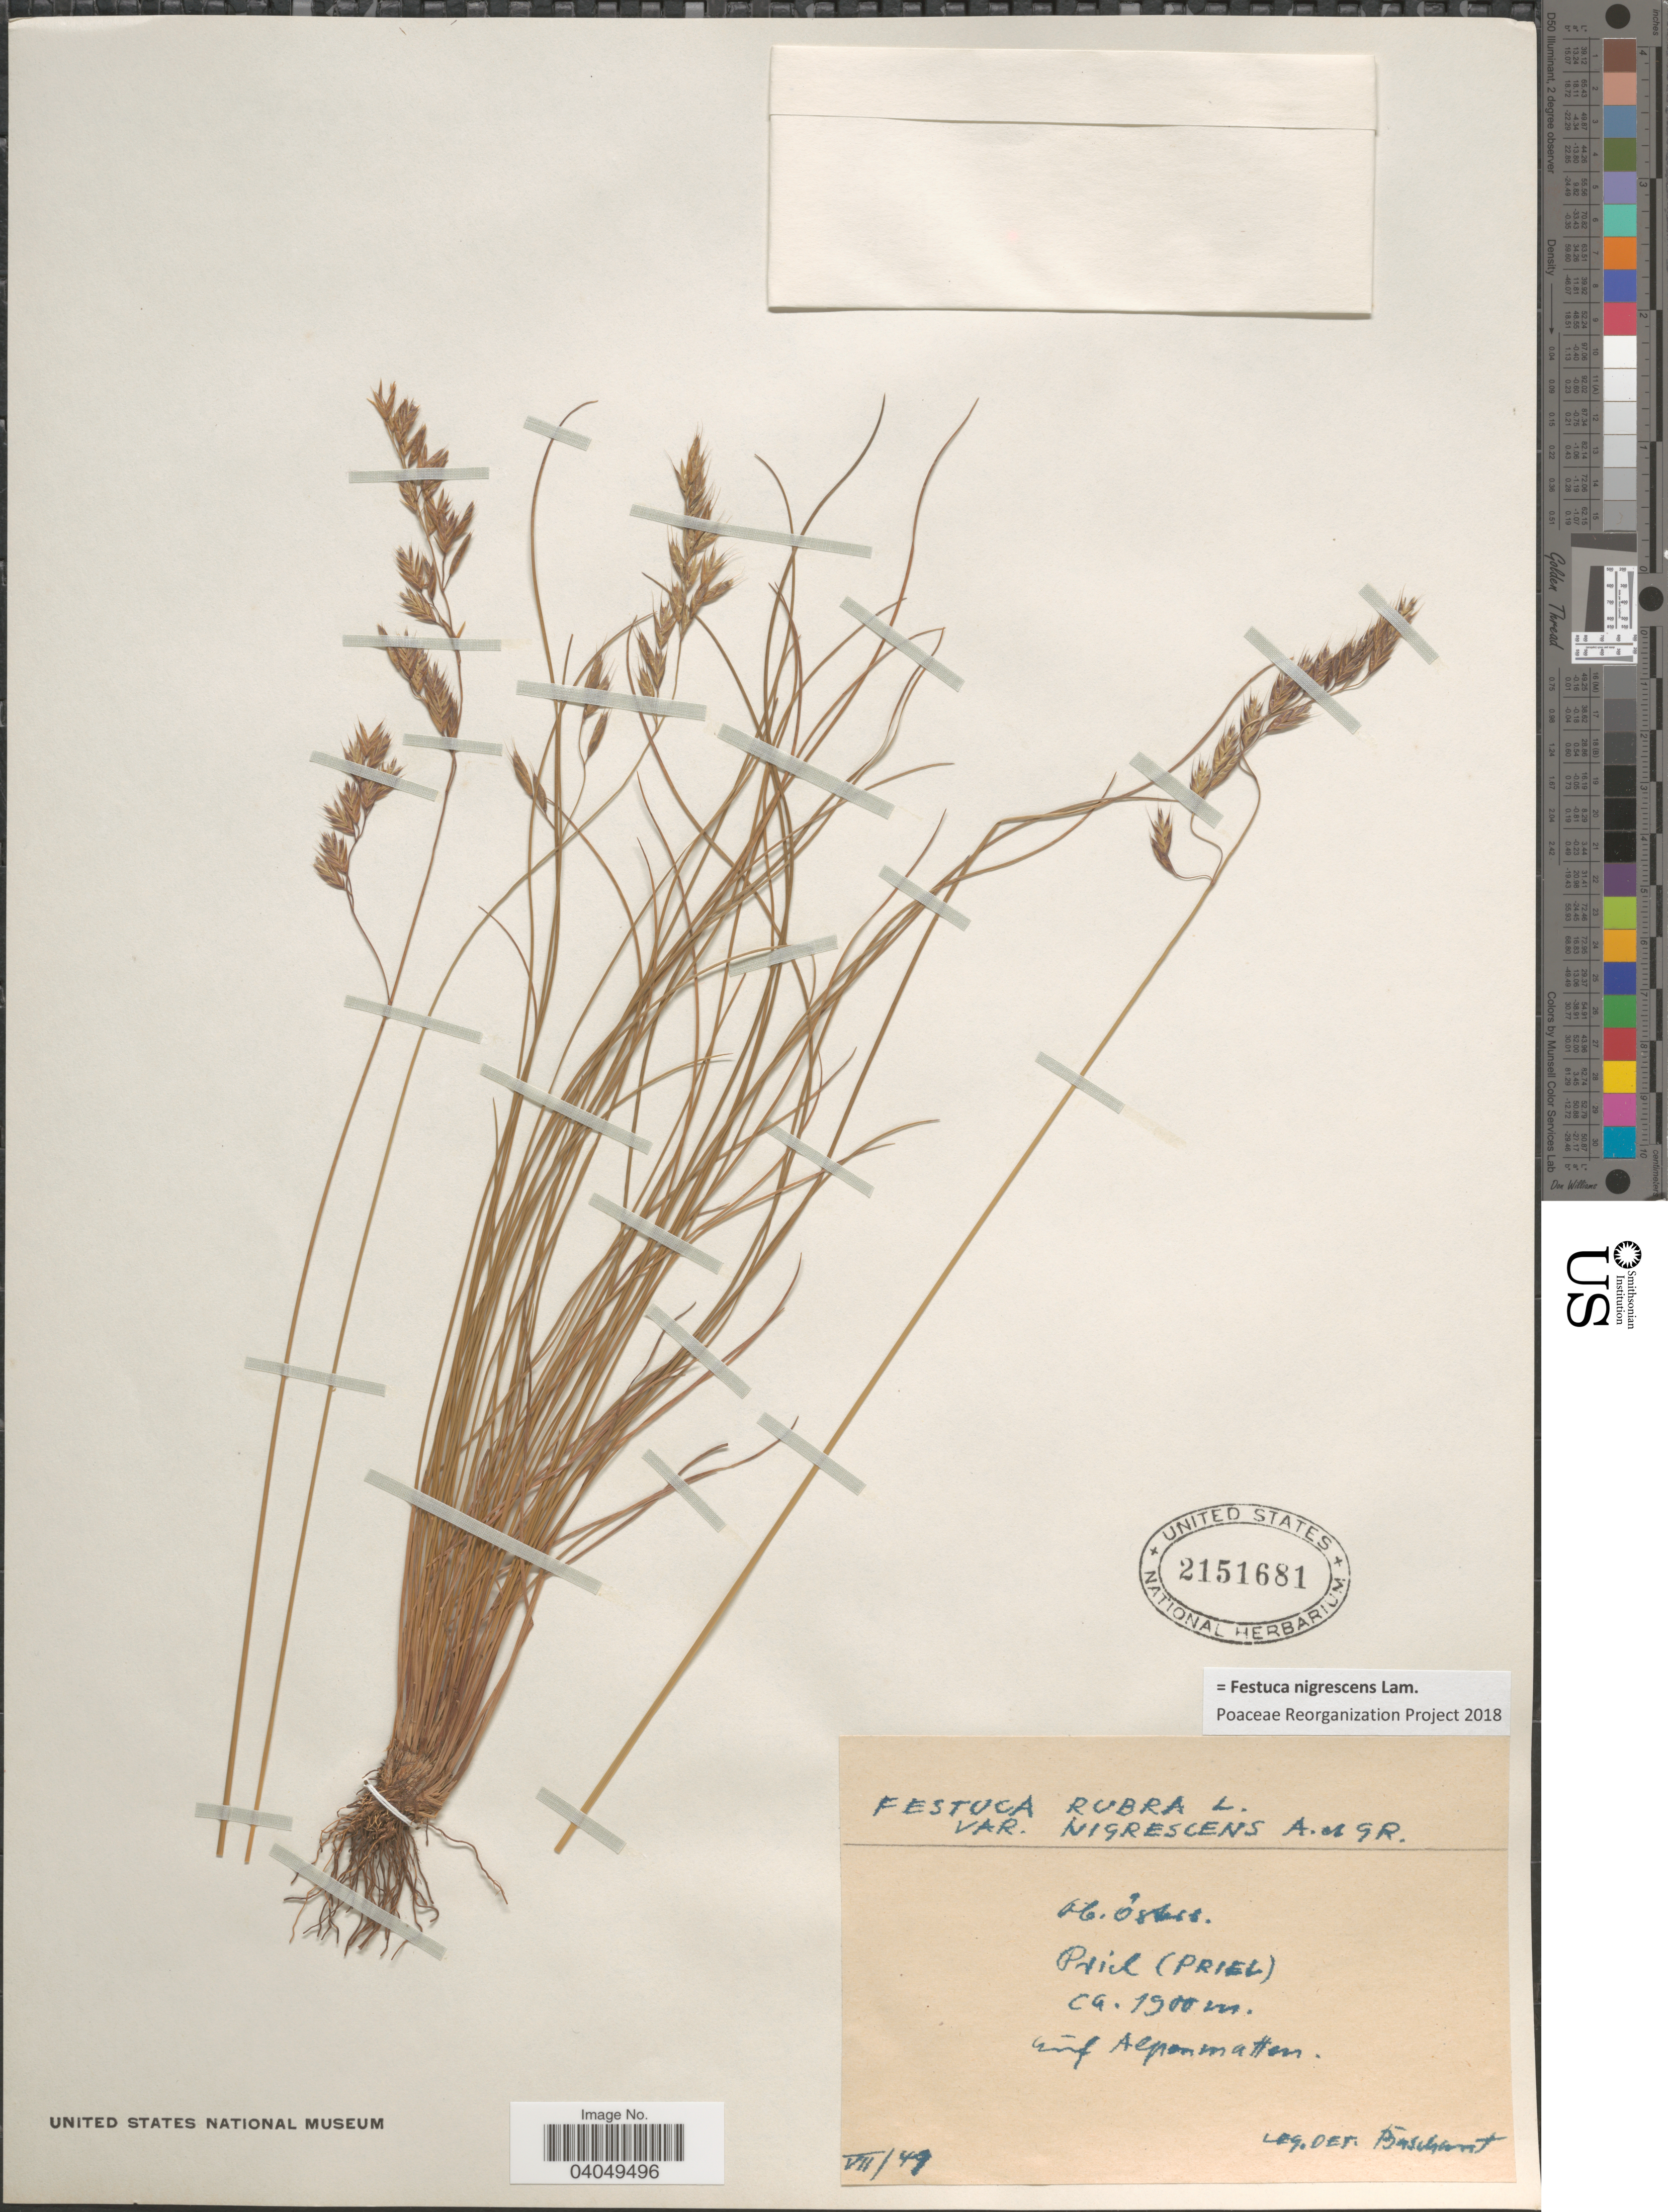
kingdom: Plantae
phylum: Tracheophyta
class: Liliopsida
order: Poales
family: Poaceae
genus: Festuca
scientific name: Festuca nigrescens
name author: Lam.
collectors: Baschant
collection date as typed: Transcribed d/m/y: /7/49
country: France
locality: Priel (Priel), auf Alpenmatten.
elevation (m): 1900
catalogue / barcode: US 2151681